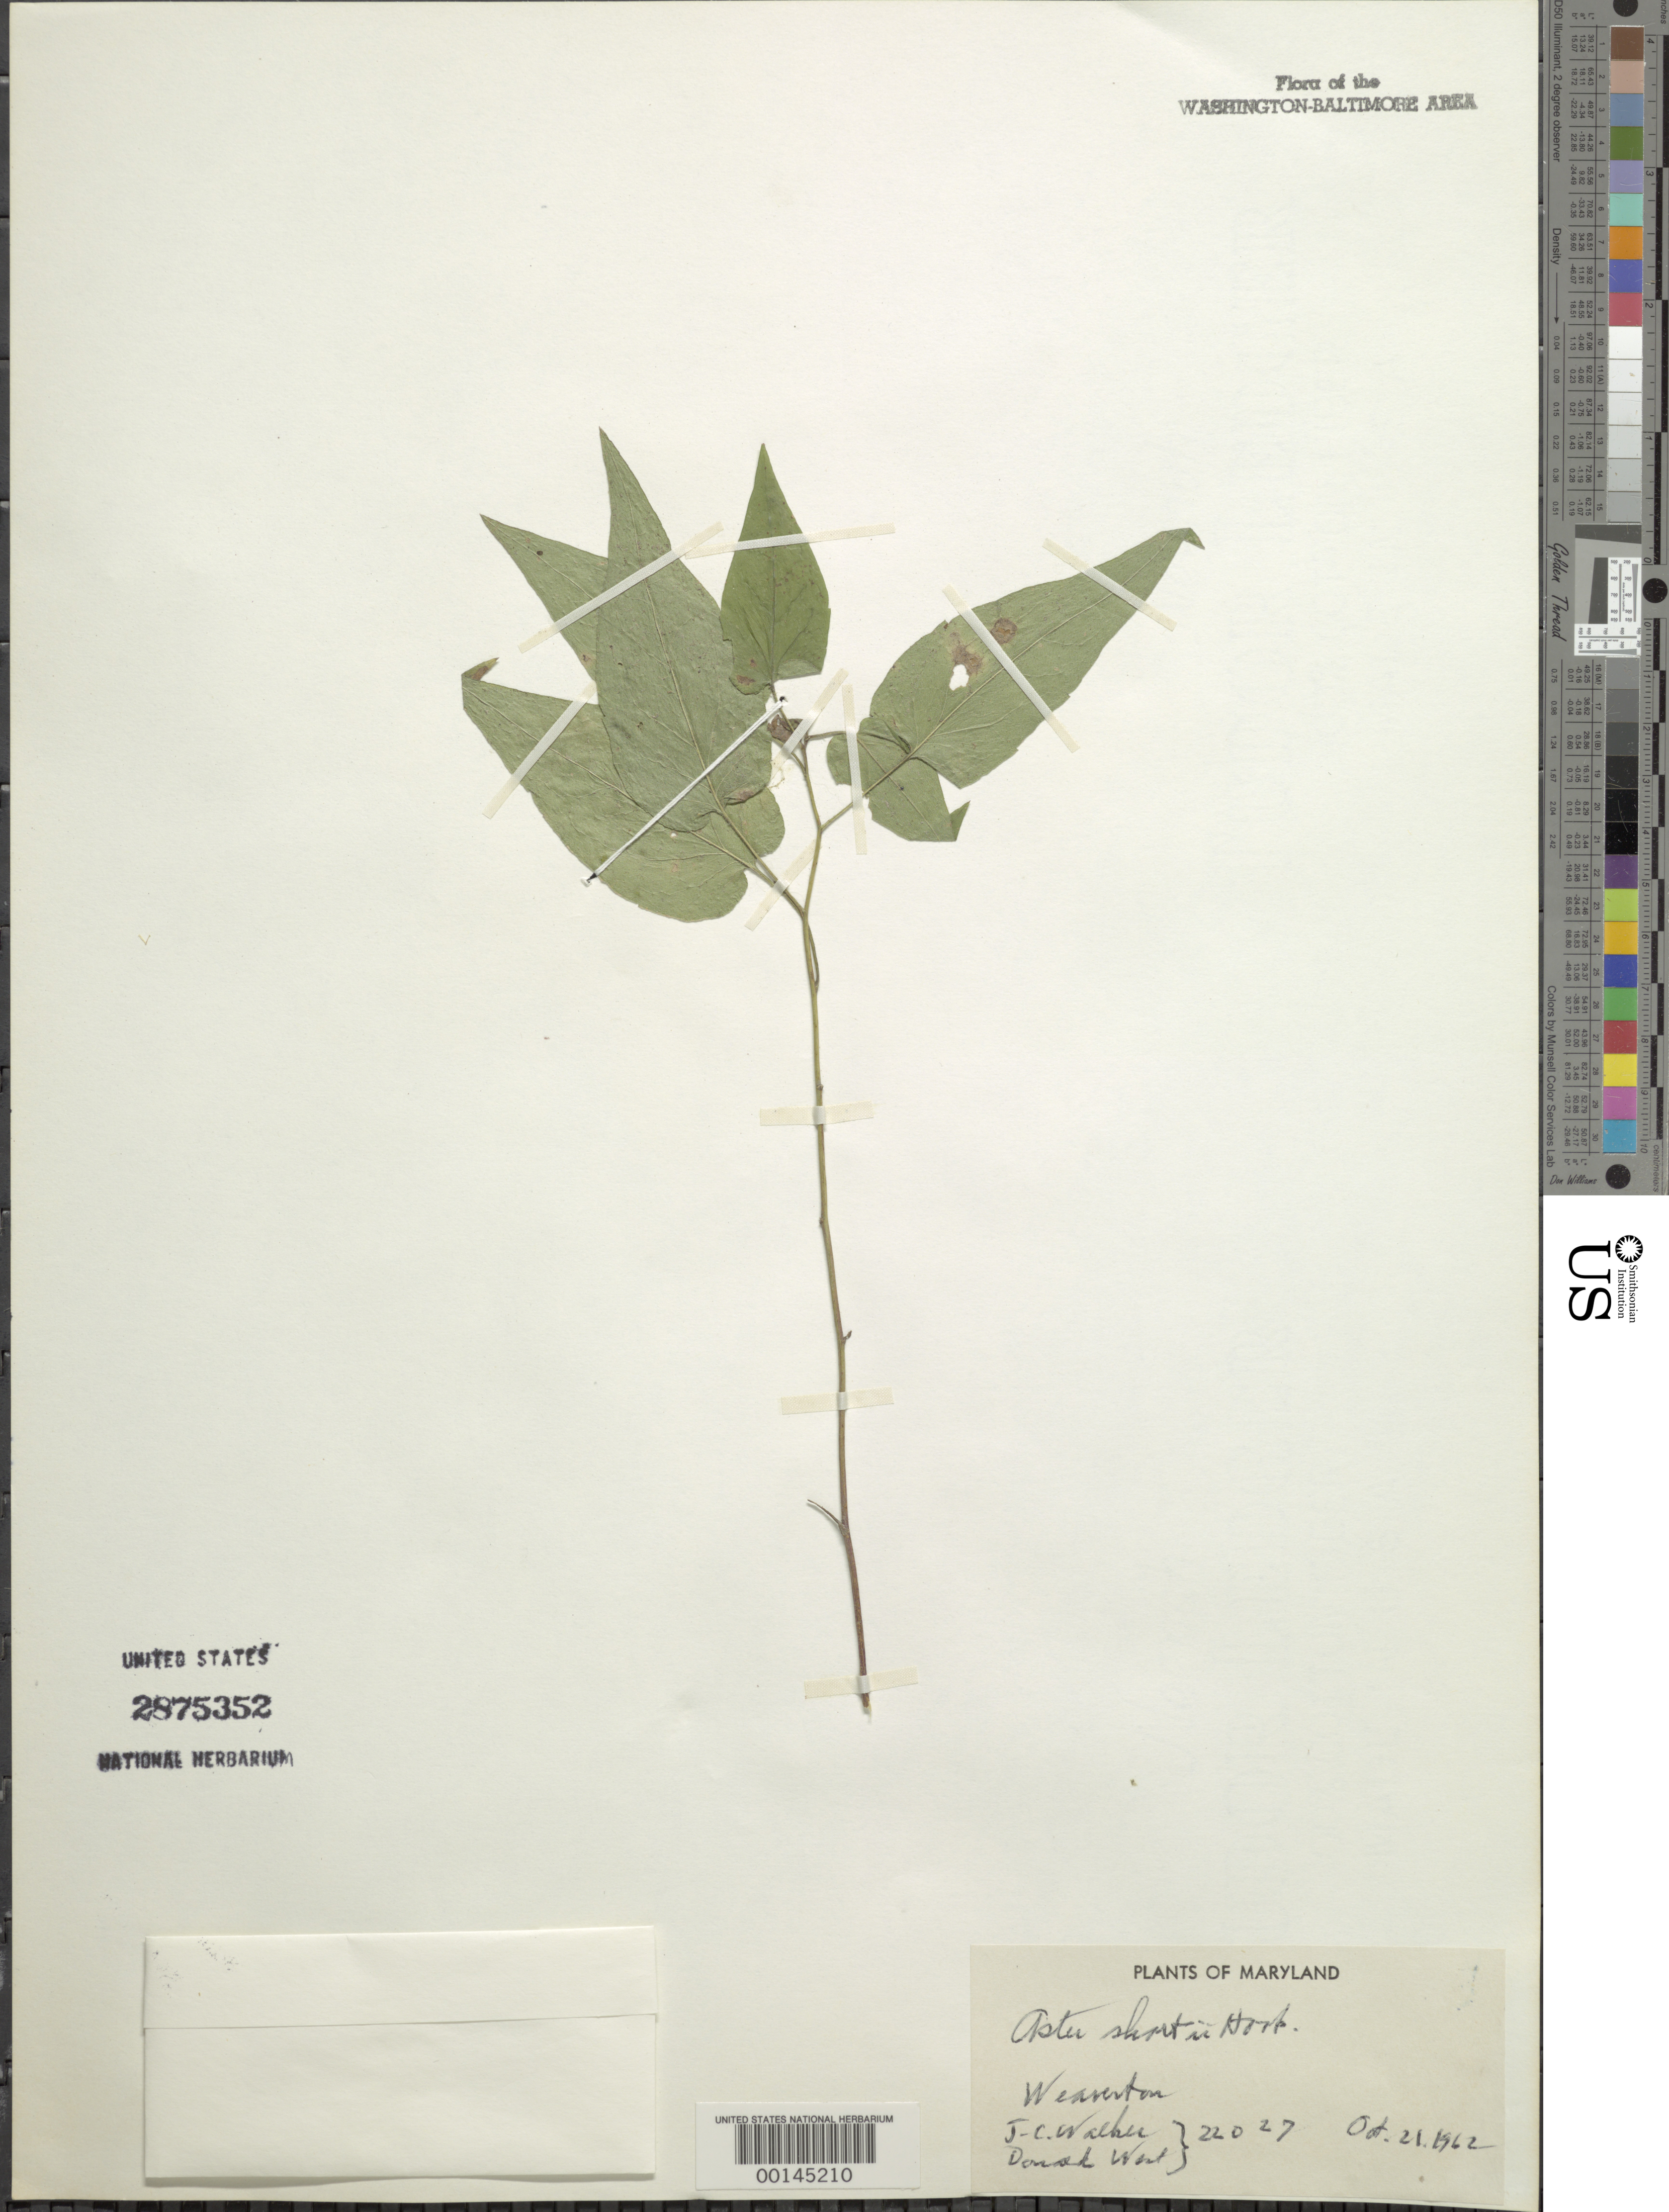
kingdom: Plantae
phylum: Tracheophyta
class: Magnoliopsida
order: Asterales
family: Asteraceae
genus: Symphyotrichum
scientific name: Symphyotrichum shortii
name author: (Lindl.) G.L. Nesom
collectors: J. Walker & D. West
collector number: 22027A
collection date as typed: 21 Oct 1962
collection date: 1962-10-21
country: United States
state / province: Maryland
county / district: Baltimore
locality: Weaverton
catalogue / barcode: US 2875352